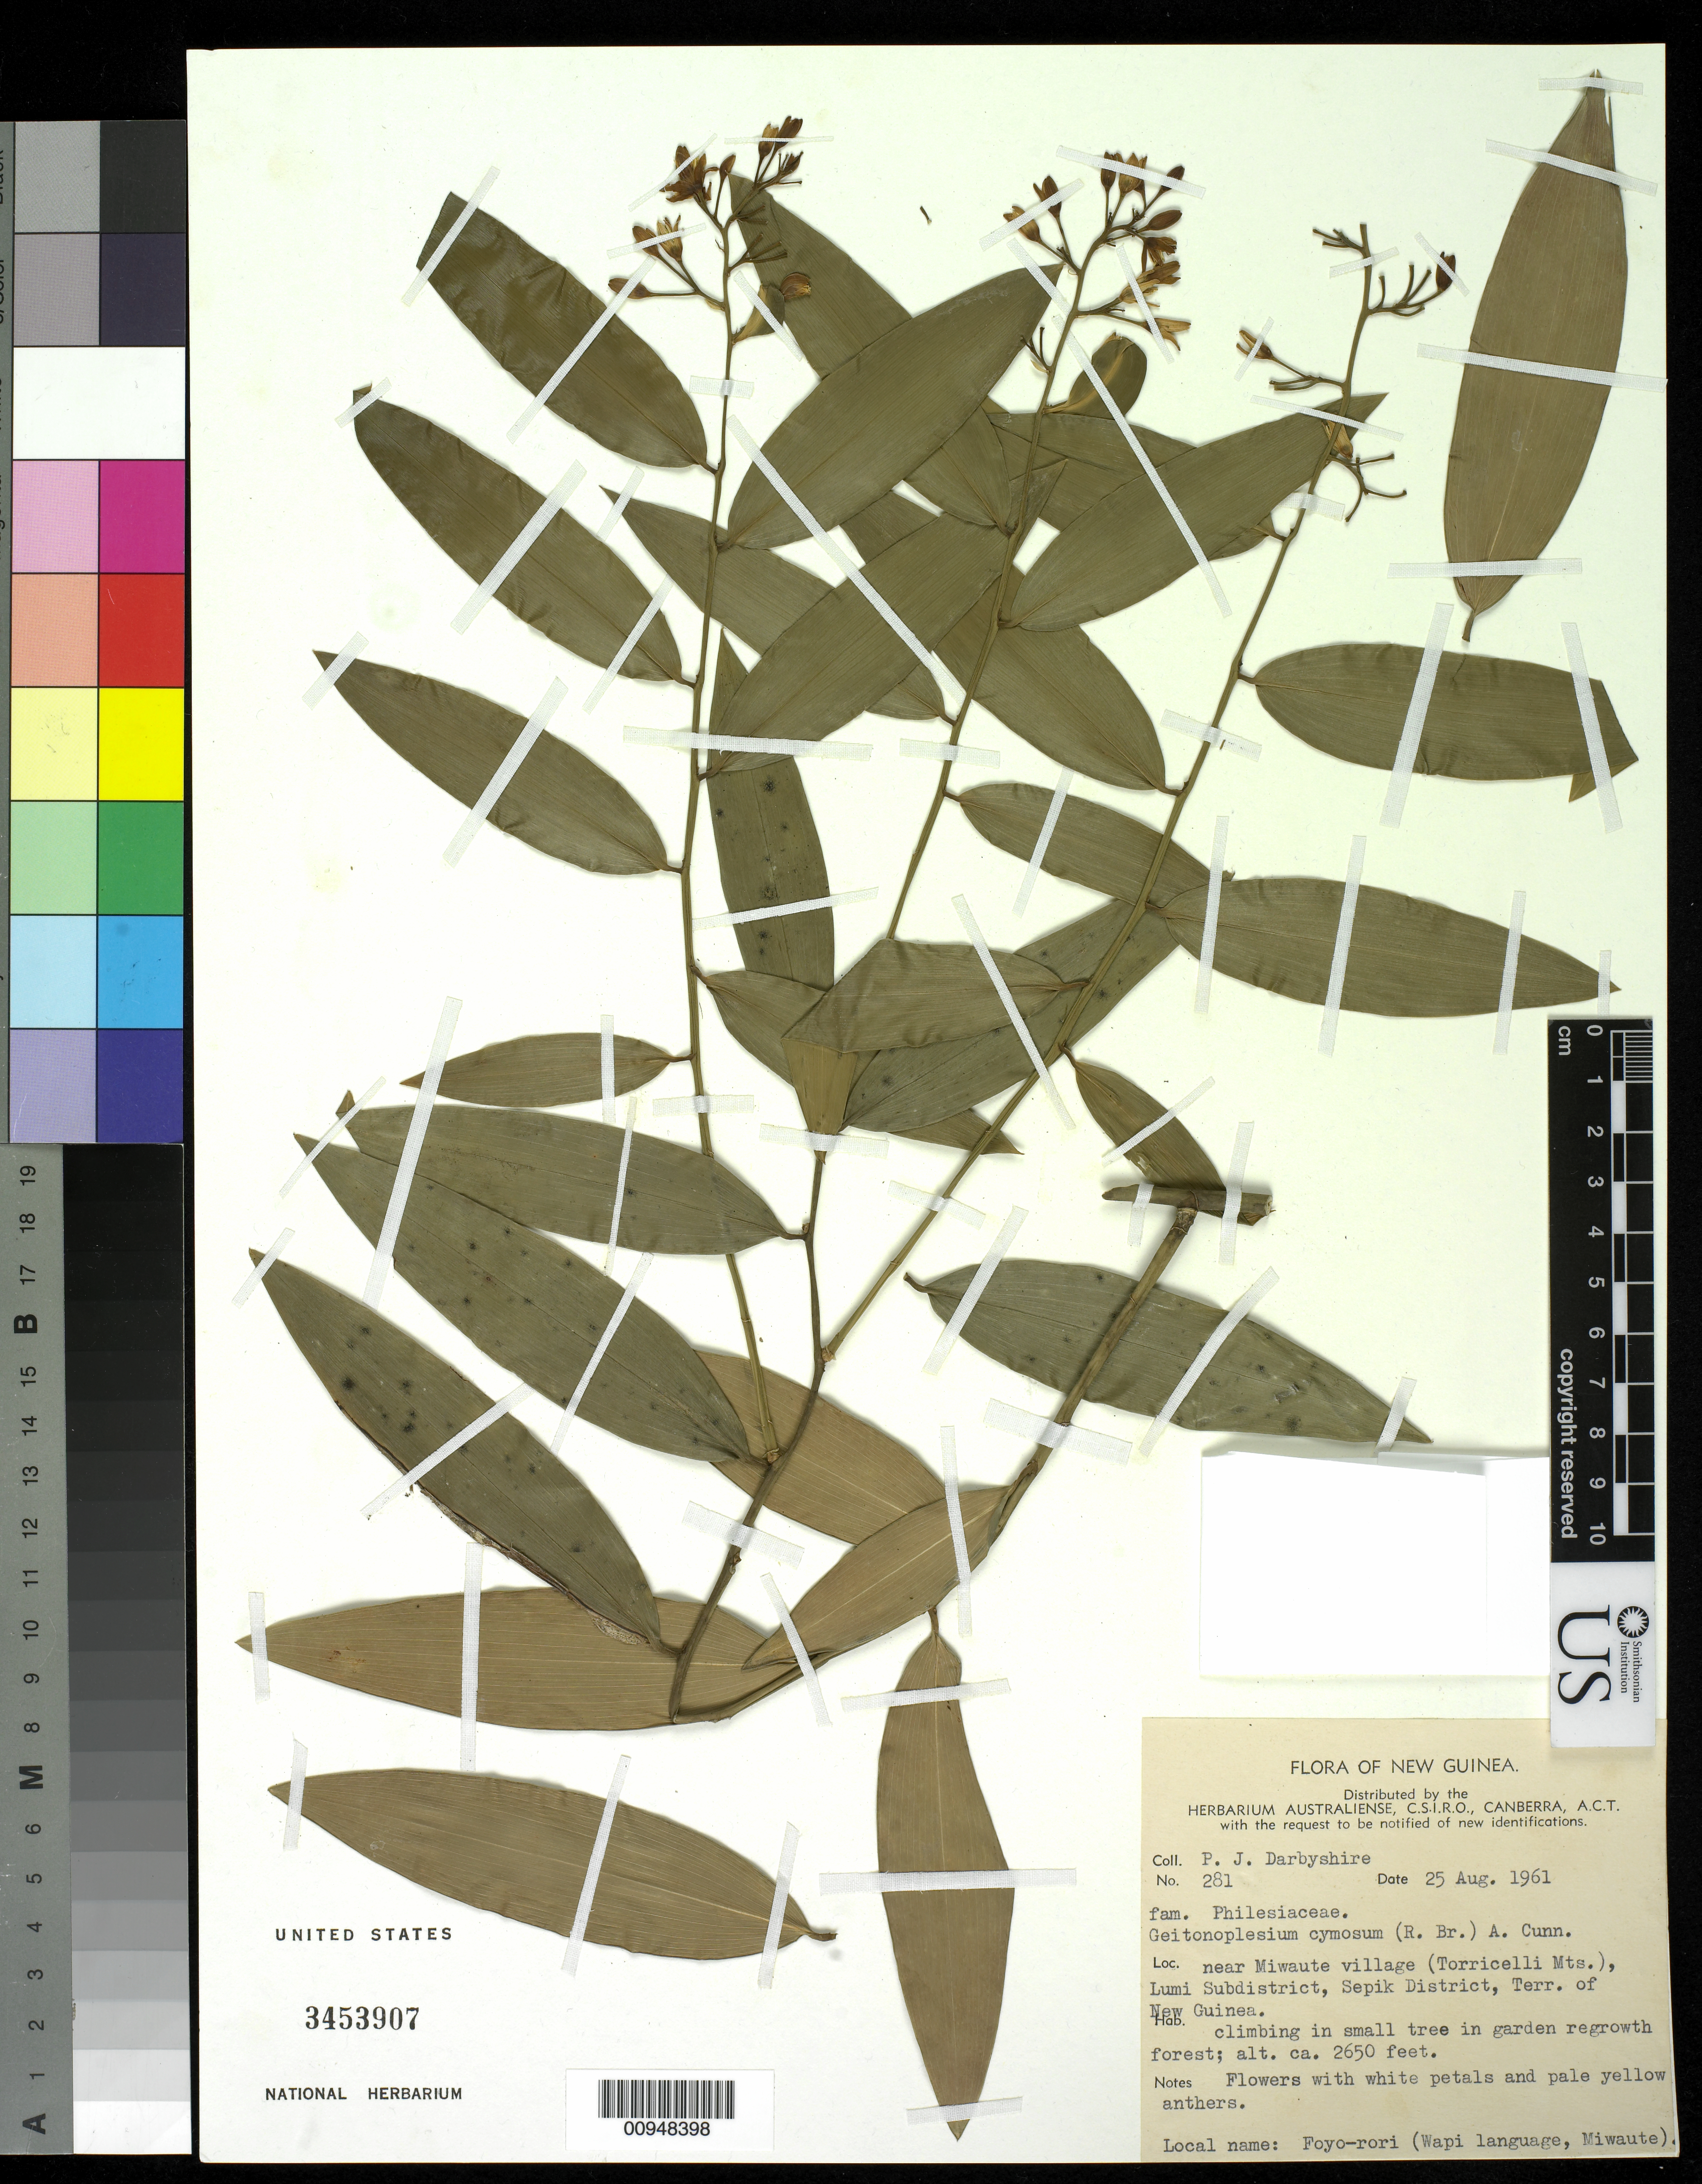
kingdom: Plantae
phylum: Tracheophyta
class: Liliopsida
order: Asparagales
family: Asphodelaceae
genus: Geitonoplesium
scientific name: Geitonoplesium cymosum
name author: (R. Br.) A. Cunn. ex Hook.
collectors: P. Darbyshire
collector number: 281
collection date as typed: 25 Aug 1961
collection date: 1961-08-25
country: Papua New Guinea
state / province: Sandaun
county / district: Lumi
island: New Guinea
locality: Near Miwaute village (Torricelli Mts.).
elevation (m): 808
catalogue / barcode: US 3453907